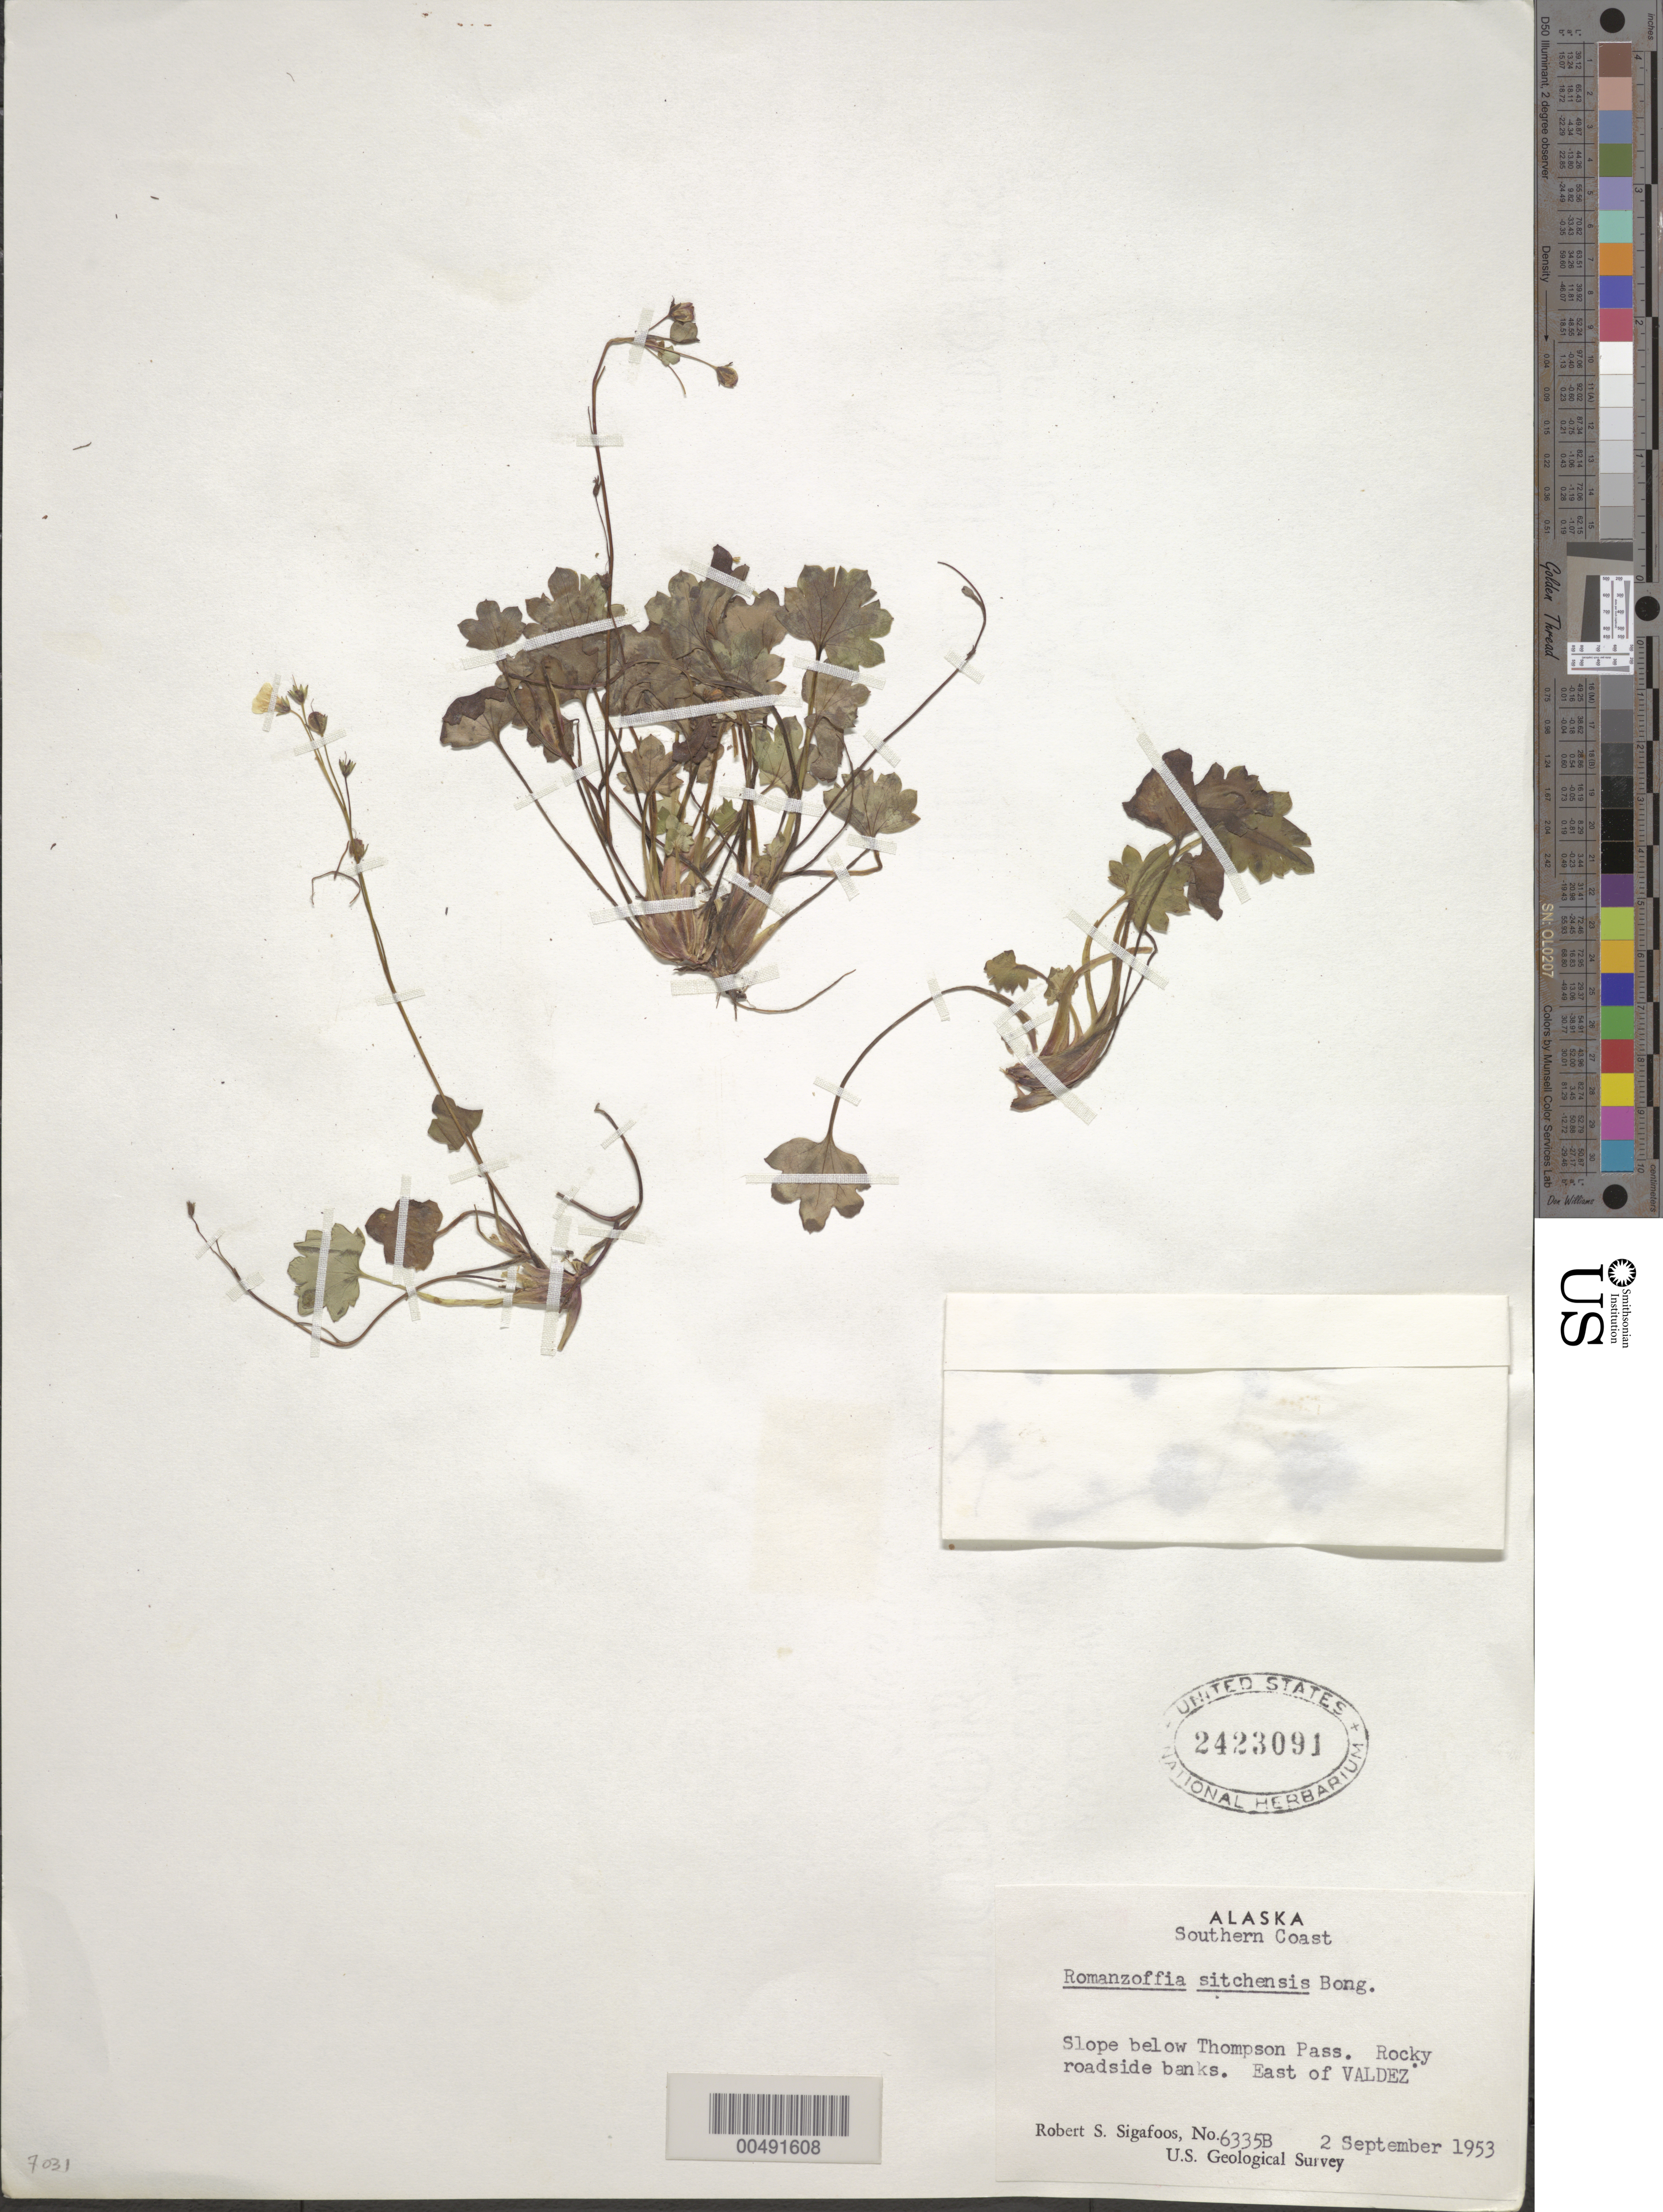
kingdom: Plantae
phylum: Tracheophyta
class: Magnoliopsida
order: Boraginales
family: Hydrophyllaceae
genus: Romanzoffia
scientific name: Romanzoffia sitchensis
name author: Bong.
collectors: R. Sigafoos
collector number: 6335B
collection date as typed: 02 Sep 1953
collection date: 1953-09-02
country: United States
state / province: Alaska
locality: slope below Thompson Pass, east of Valdez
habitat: rocky roadside banks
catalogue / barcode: US 2423091